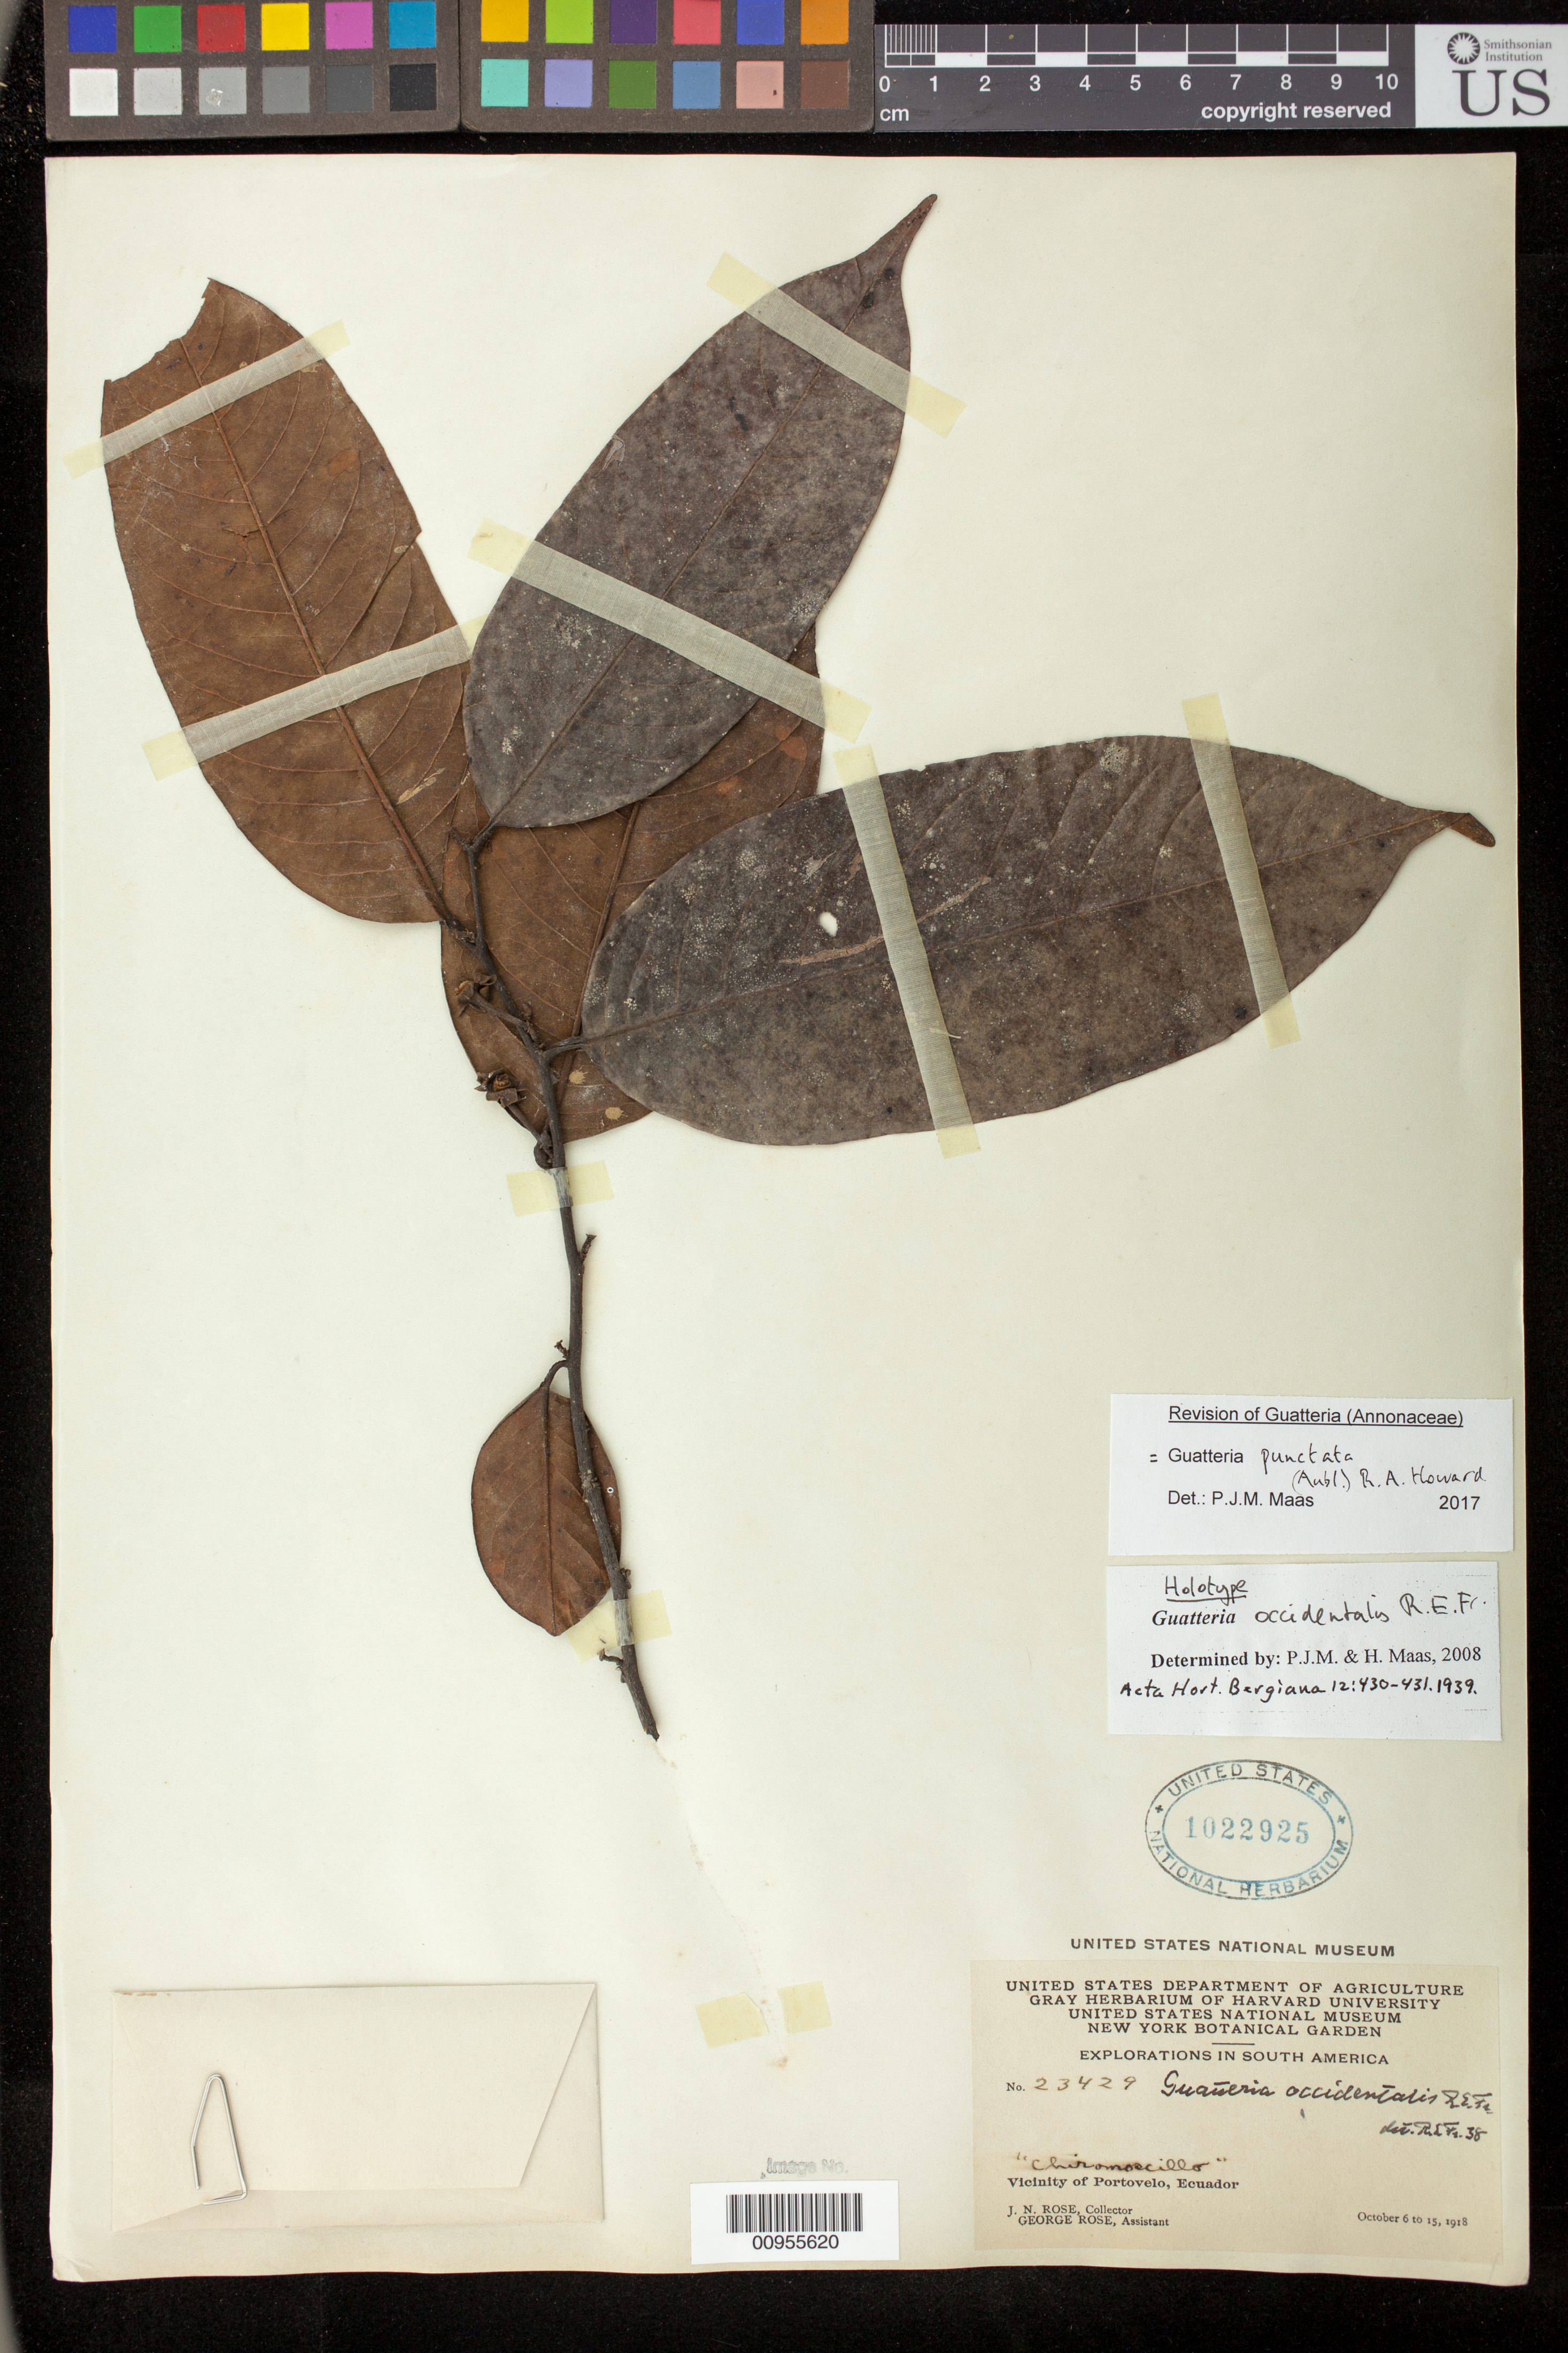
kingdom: Plantae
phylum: Tracheophyta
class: Magnoliopsida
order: Magnoliales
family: Annonaceae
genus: Guatteria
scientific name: Guatteria occidentalis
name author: R.E. Fr.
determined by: Maas van de Kamer, H.; Maas, P. J.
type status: Holotype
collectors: J. N. Rose & G. Rose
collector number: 23429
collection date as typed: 06 Oct 1918 to 15 Oct 1918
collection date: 1918-10-06/1918-10-15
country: Ecuador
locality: Vicinity of Portovelo.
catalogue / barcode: US 1022925